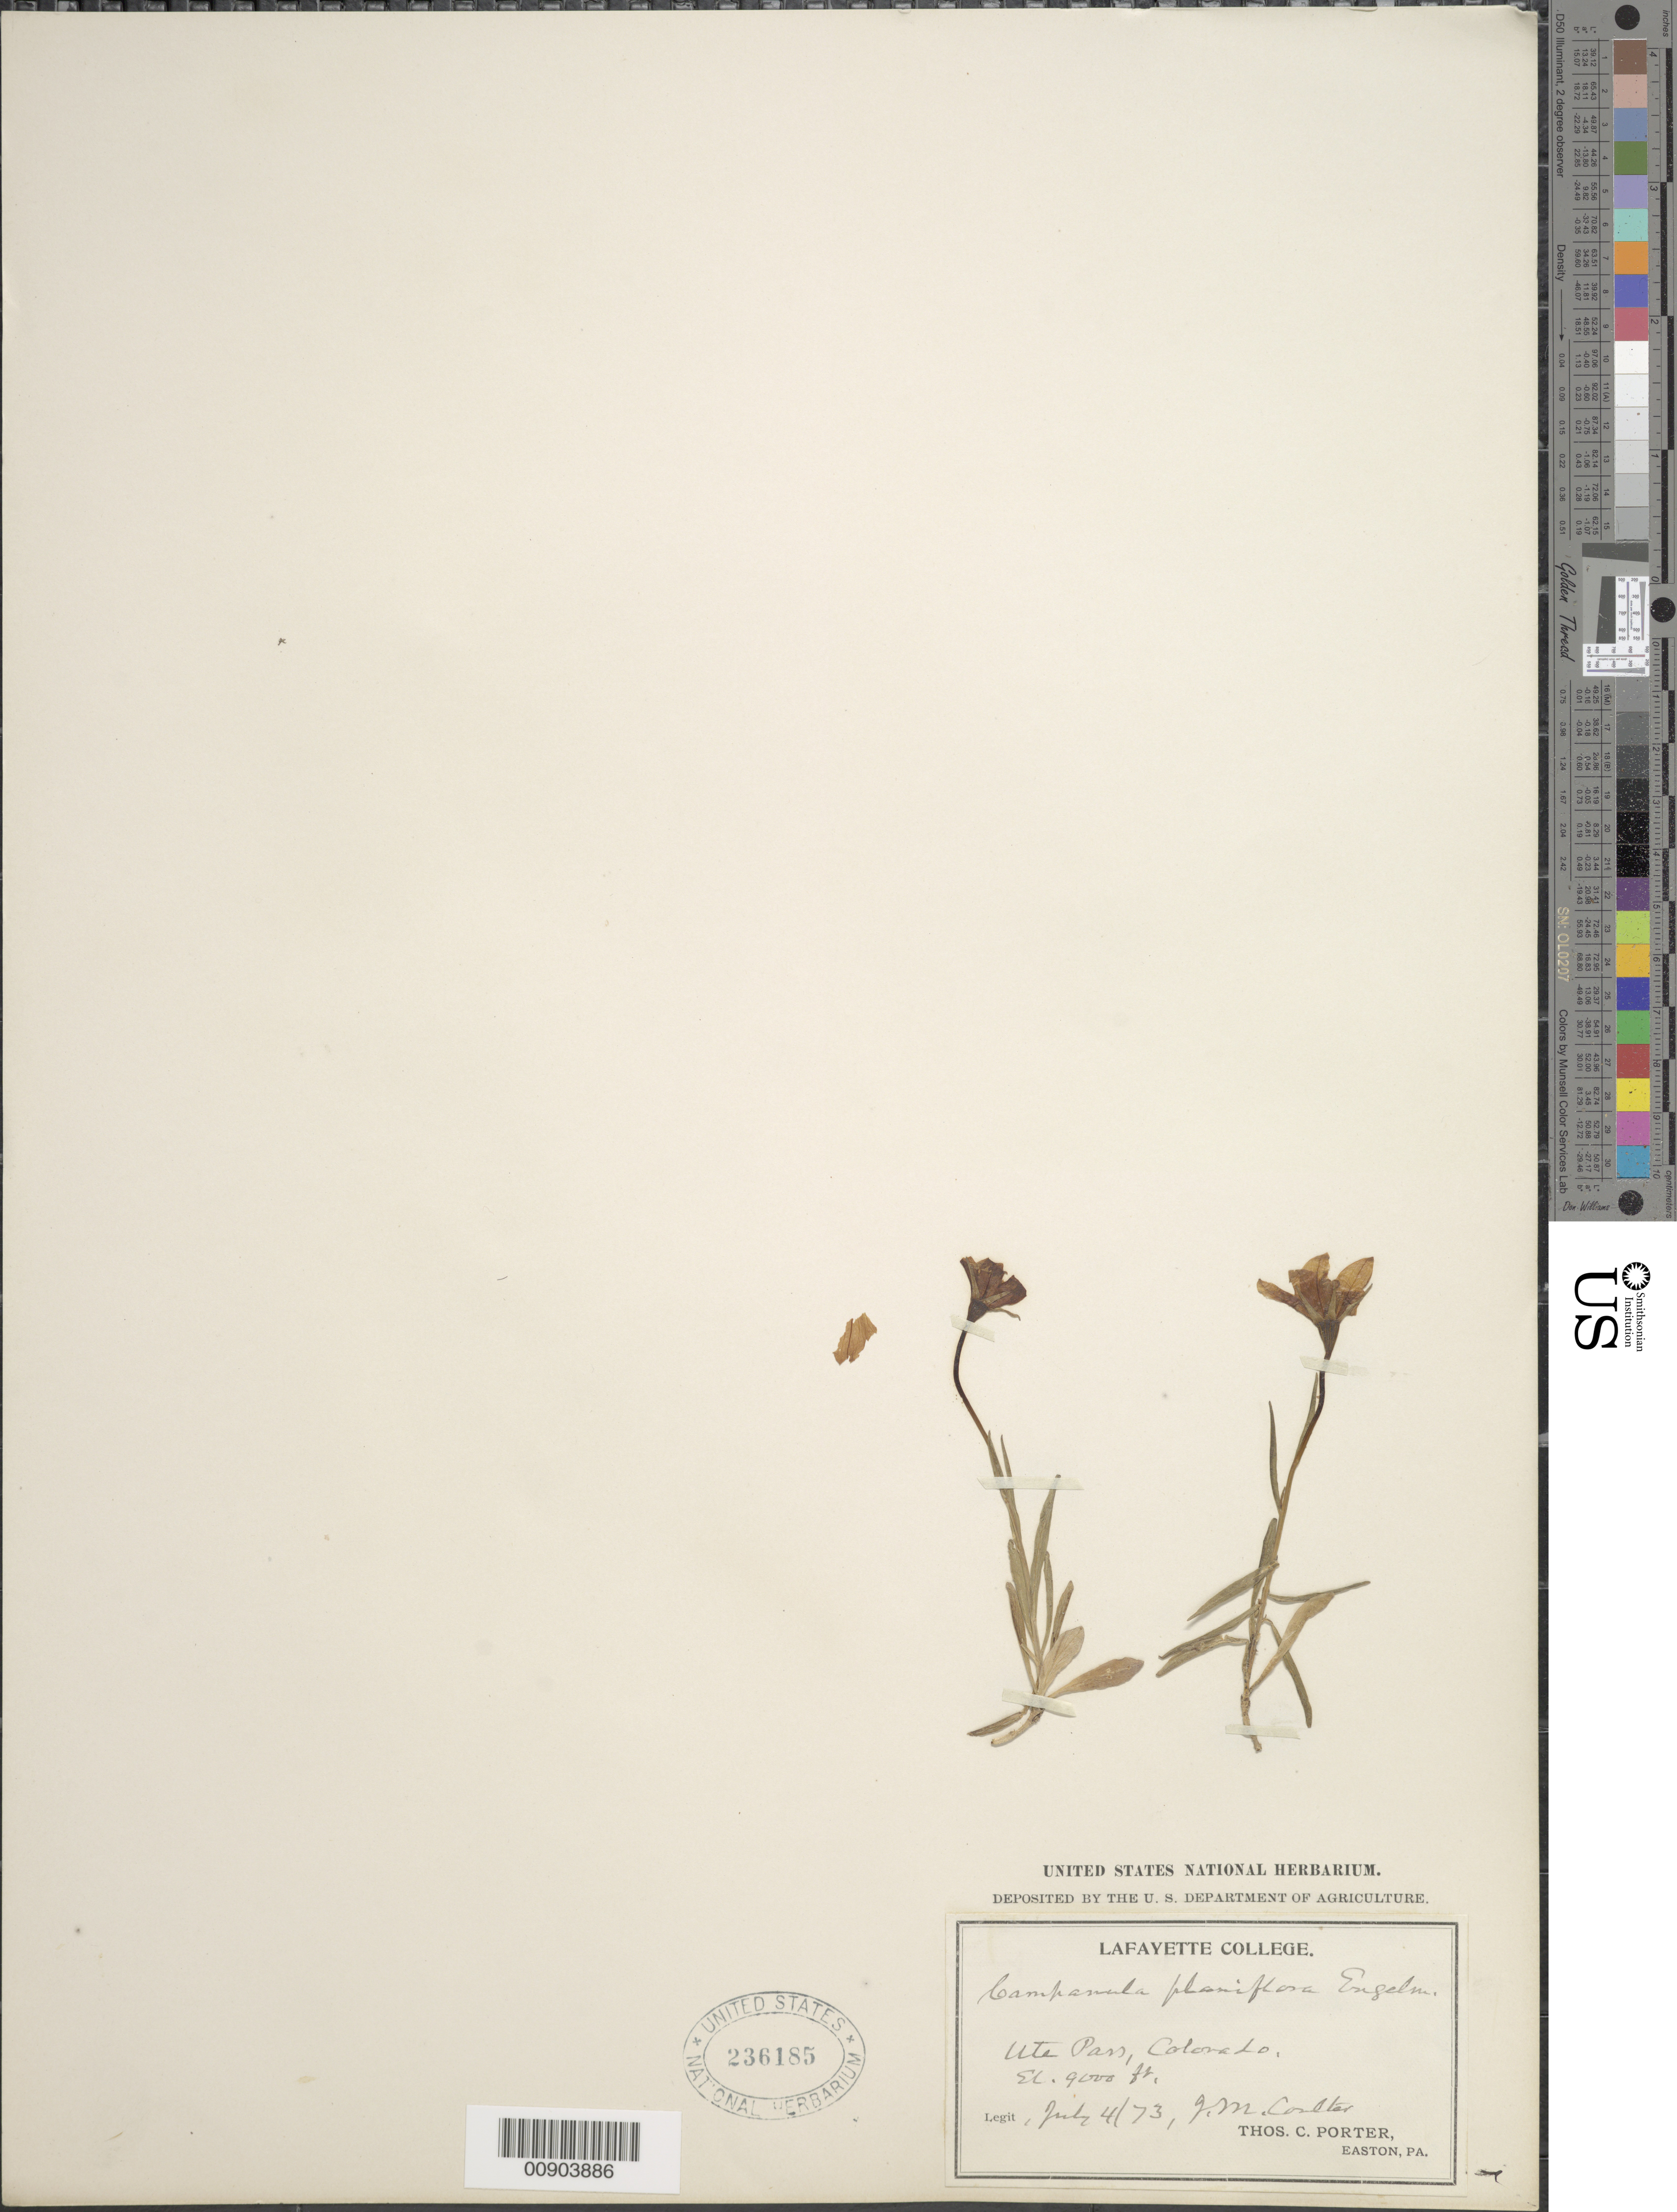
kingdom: Plantae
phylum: Tracheophyta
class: Magnoliopsida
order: Asterales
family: Campanulaceae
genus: Campanula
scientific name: Campanula planiflora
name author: Engelm.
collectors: J. M. Coulter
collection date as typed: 4 Jul 1873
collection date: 1873-07-04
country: United States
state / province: Colorado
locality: Ute Pass.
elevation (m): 3048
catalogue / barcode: US 236185